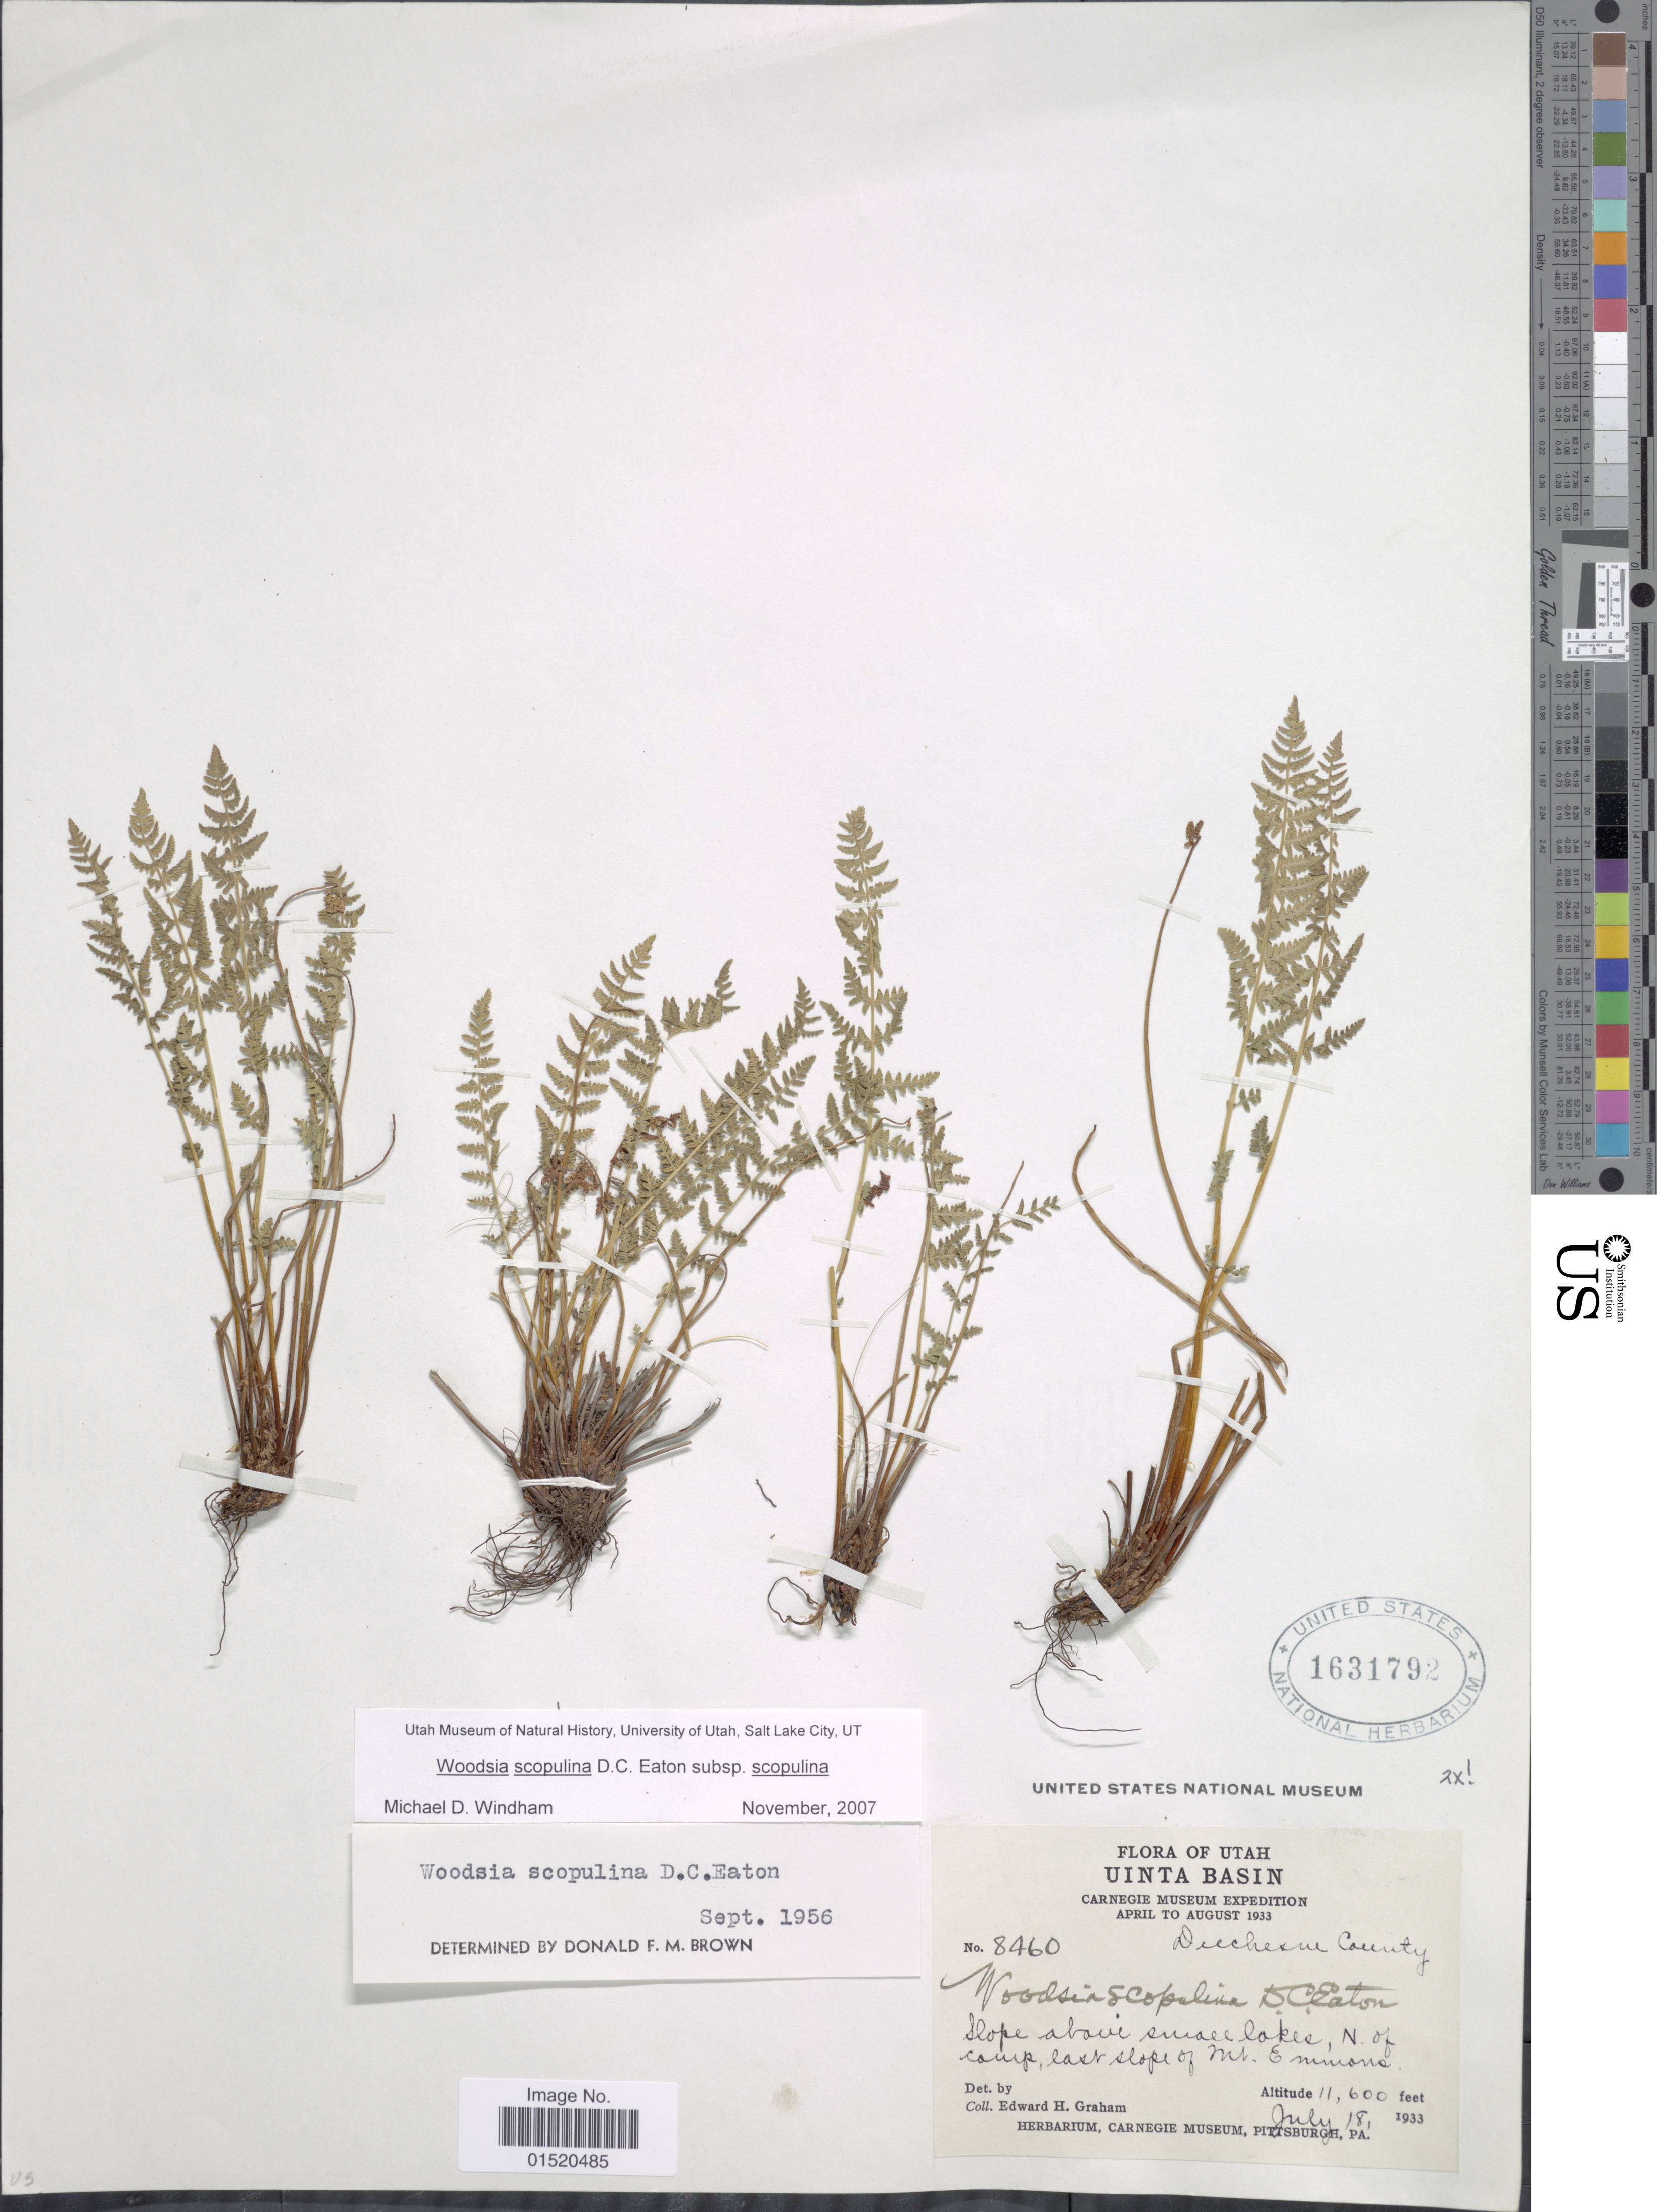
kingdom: Plantae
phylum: Tracheophyta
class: Polypodiopsida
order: Polypodiales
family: Woodsiaceae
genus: Woodsia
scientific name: Woodsia scopulina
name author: D.C. Eaton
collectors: E. H. Graham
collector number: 8460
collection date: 1933-07-18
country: United States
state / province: Utah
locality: Slope above small lakes, N of camp, east slope of Mt Emmons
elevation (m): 3536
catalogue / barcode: US 1631792